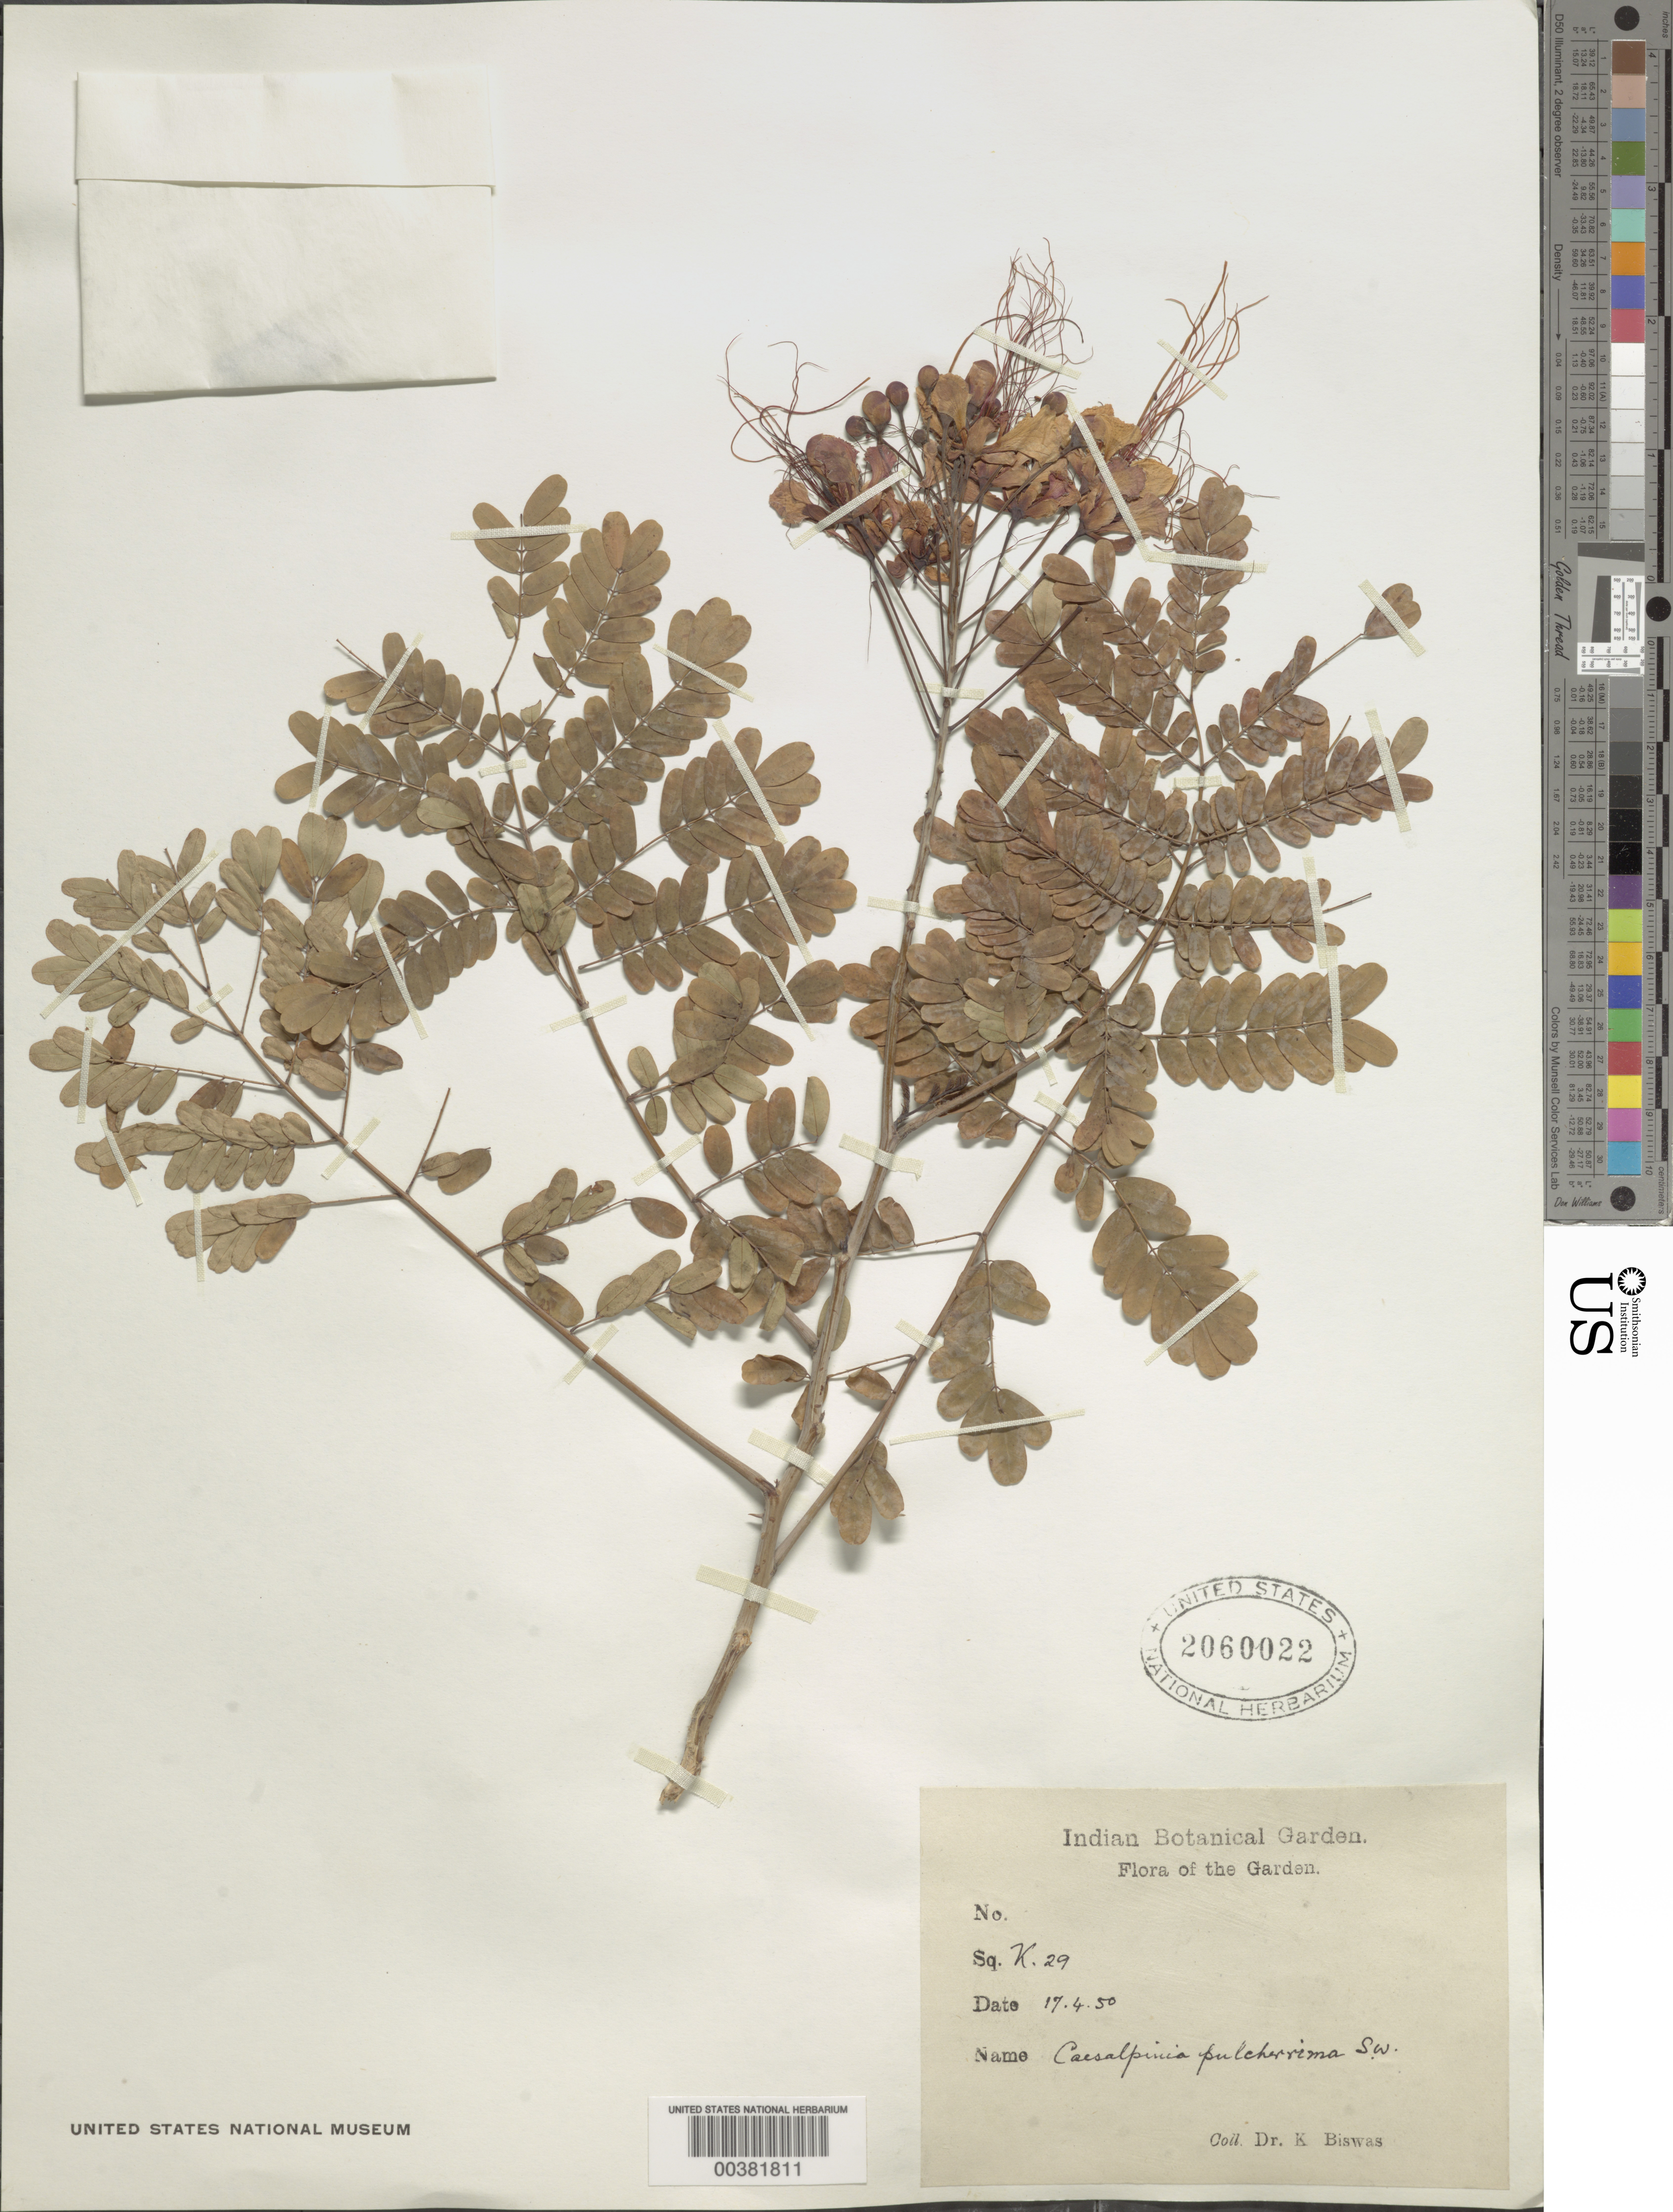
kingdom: Plantae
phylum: Tracheophyta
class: Magnoliopsida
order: Fabales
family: Fabaceae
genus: Caesalpinia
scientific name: Caesalpinia pulcherrima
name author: (L.) Sw.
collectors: K. Biswas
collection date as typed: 17 Apr 1950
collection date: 1950-04-17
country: India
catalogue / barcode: US 2060022